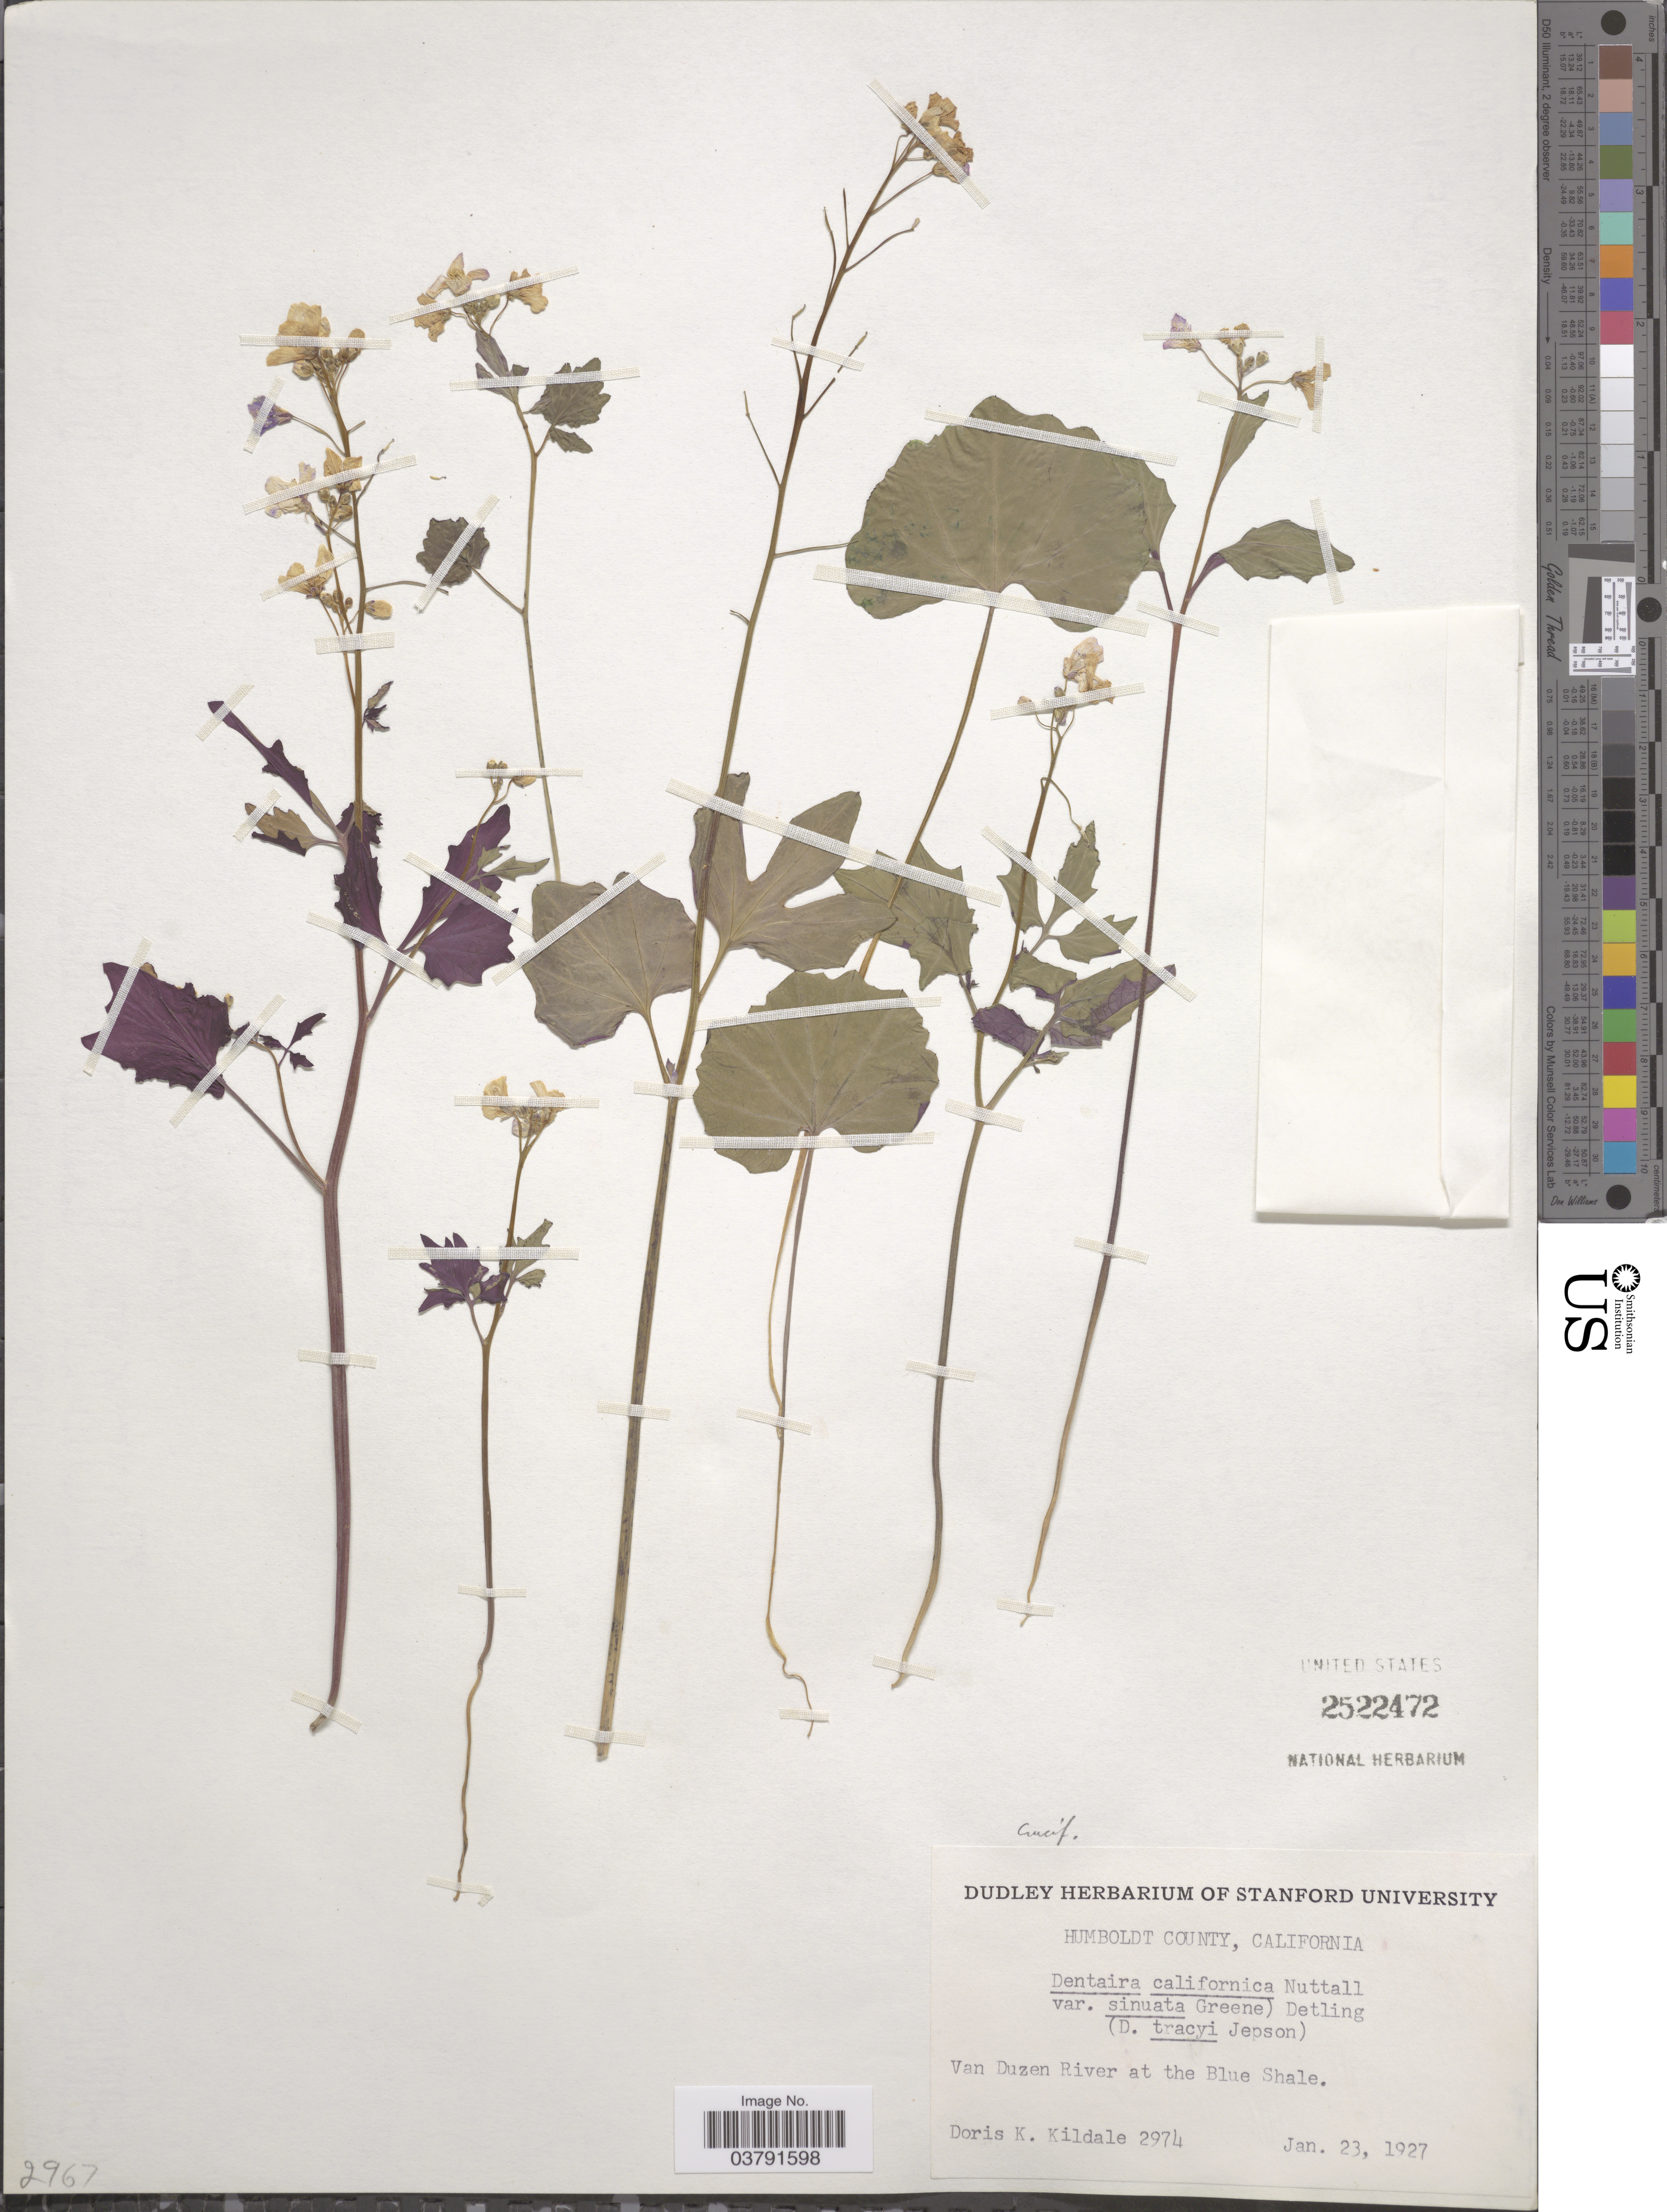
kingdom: Plantae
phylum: Tracheophyta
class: Magnoliopsida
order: Brassicales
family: Brassicaceae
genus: Dentaria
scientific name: Dentaria californica var. sinuata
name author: (Greene) Detling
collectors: D. Kildale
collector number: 2974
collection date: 1927-01-23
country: United States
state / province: California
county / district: Humboldt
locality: Humboldt County. Van Duzen River at the Blue Shale.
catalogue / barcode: US 2522472